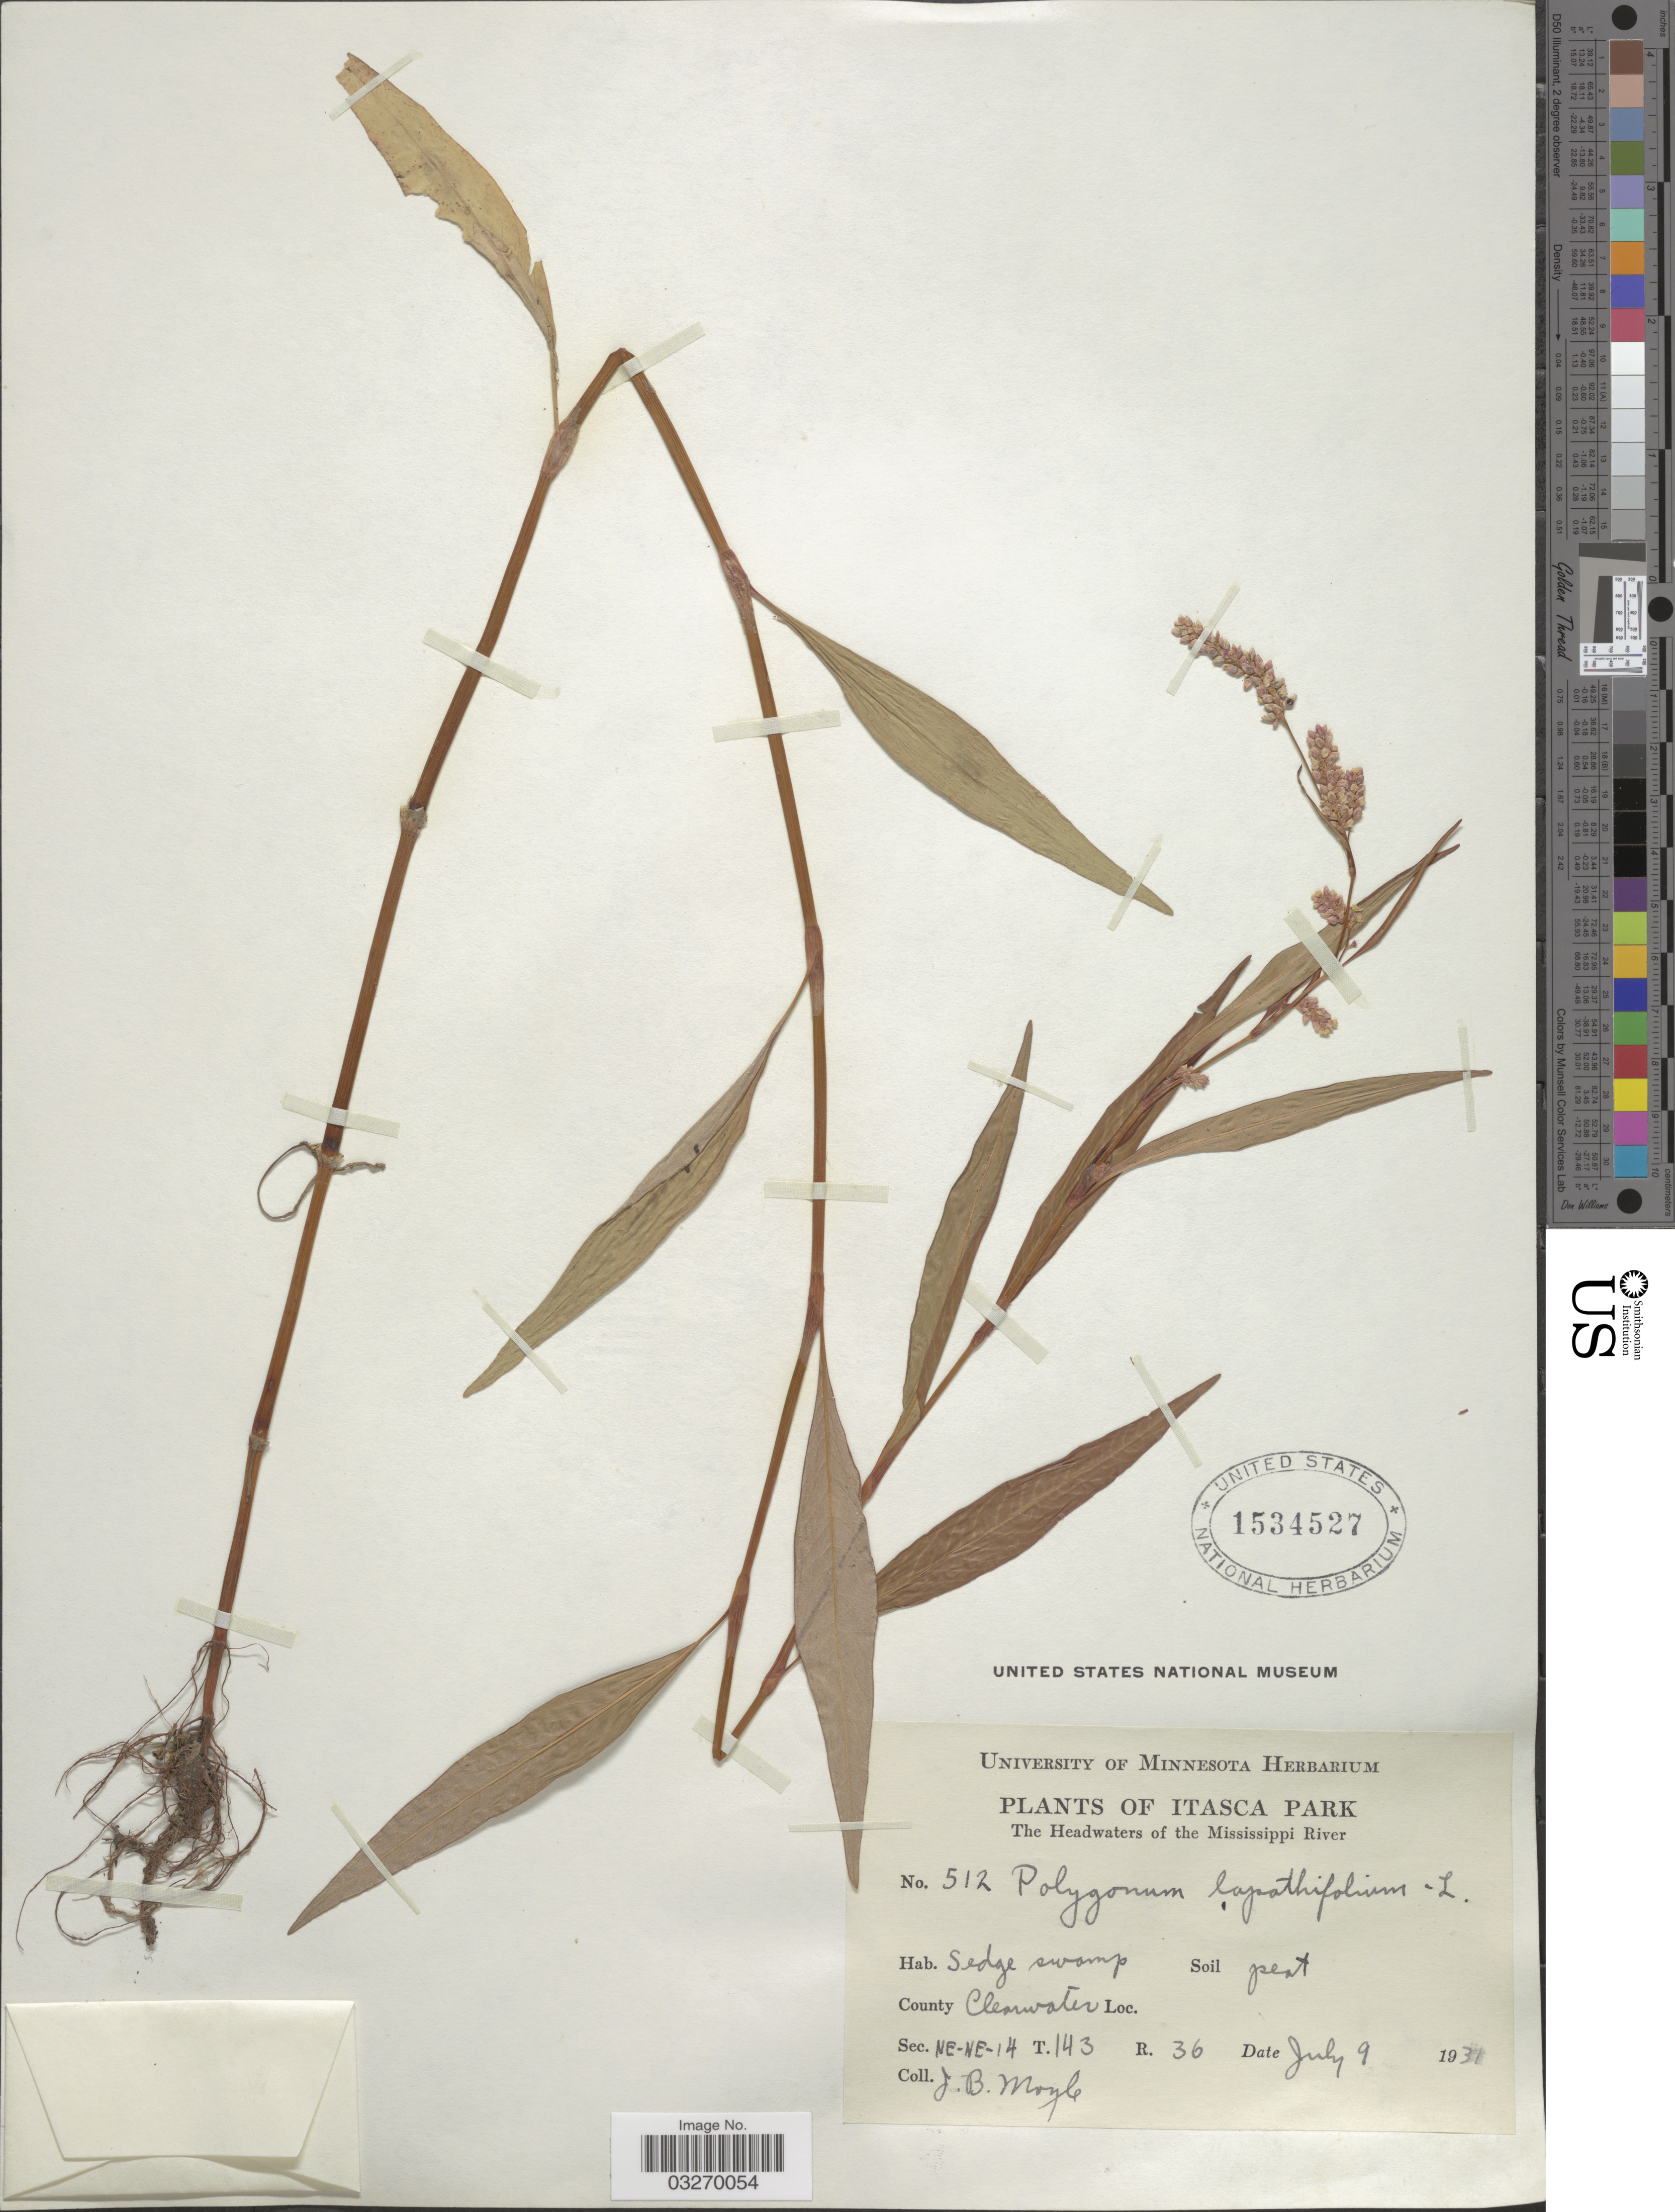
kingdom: Plantae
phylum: Tracheophyta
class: Magnoliopsida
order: Caryophyllales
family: Polygonaceae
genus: Persicaria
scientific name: Persicaria lapathifolia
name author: (L.) Delarbre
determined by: Atha, D. E.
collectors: J. Moyle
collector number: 512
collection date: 1931-07-09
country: United States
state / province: Minnesota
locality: Itasca Park. The Headwaters of the Mississippi River. County Clearwater. Sec. NE-NE-14 T.143 R. 36.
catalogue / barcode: US 1534527